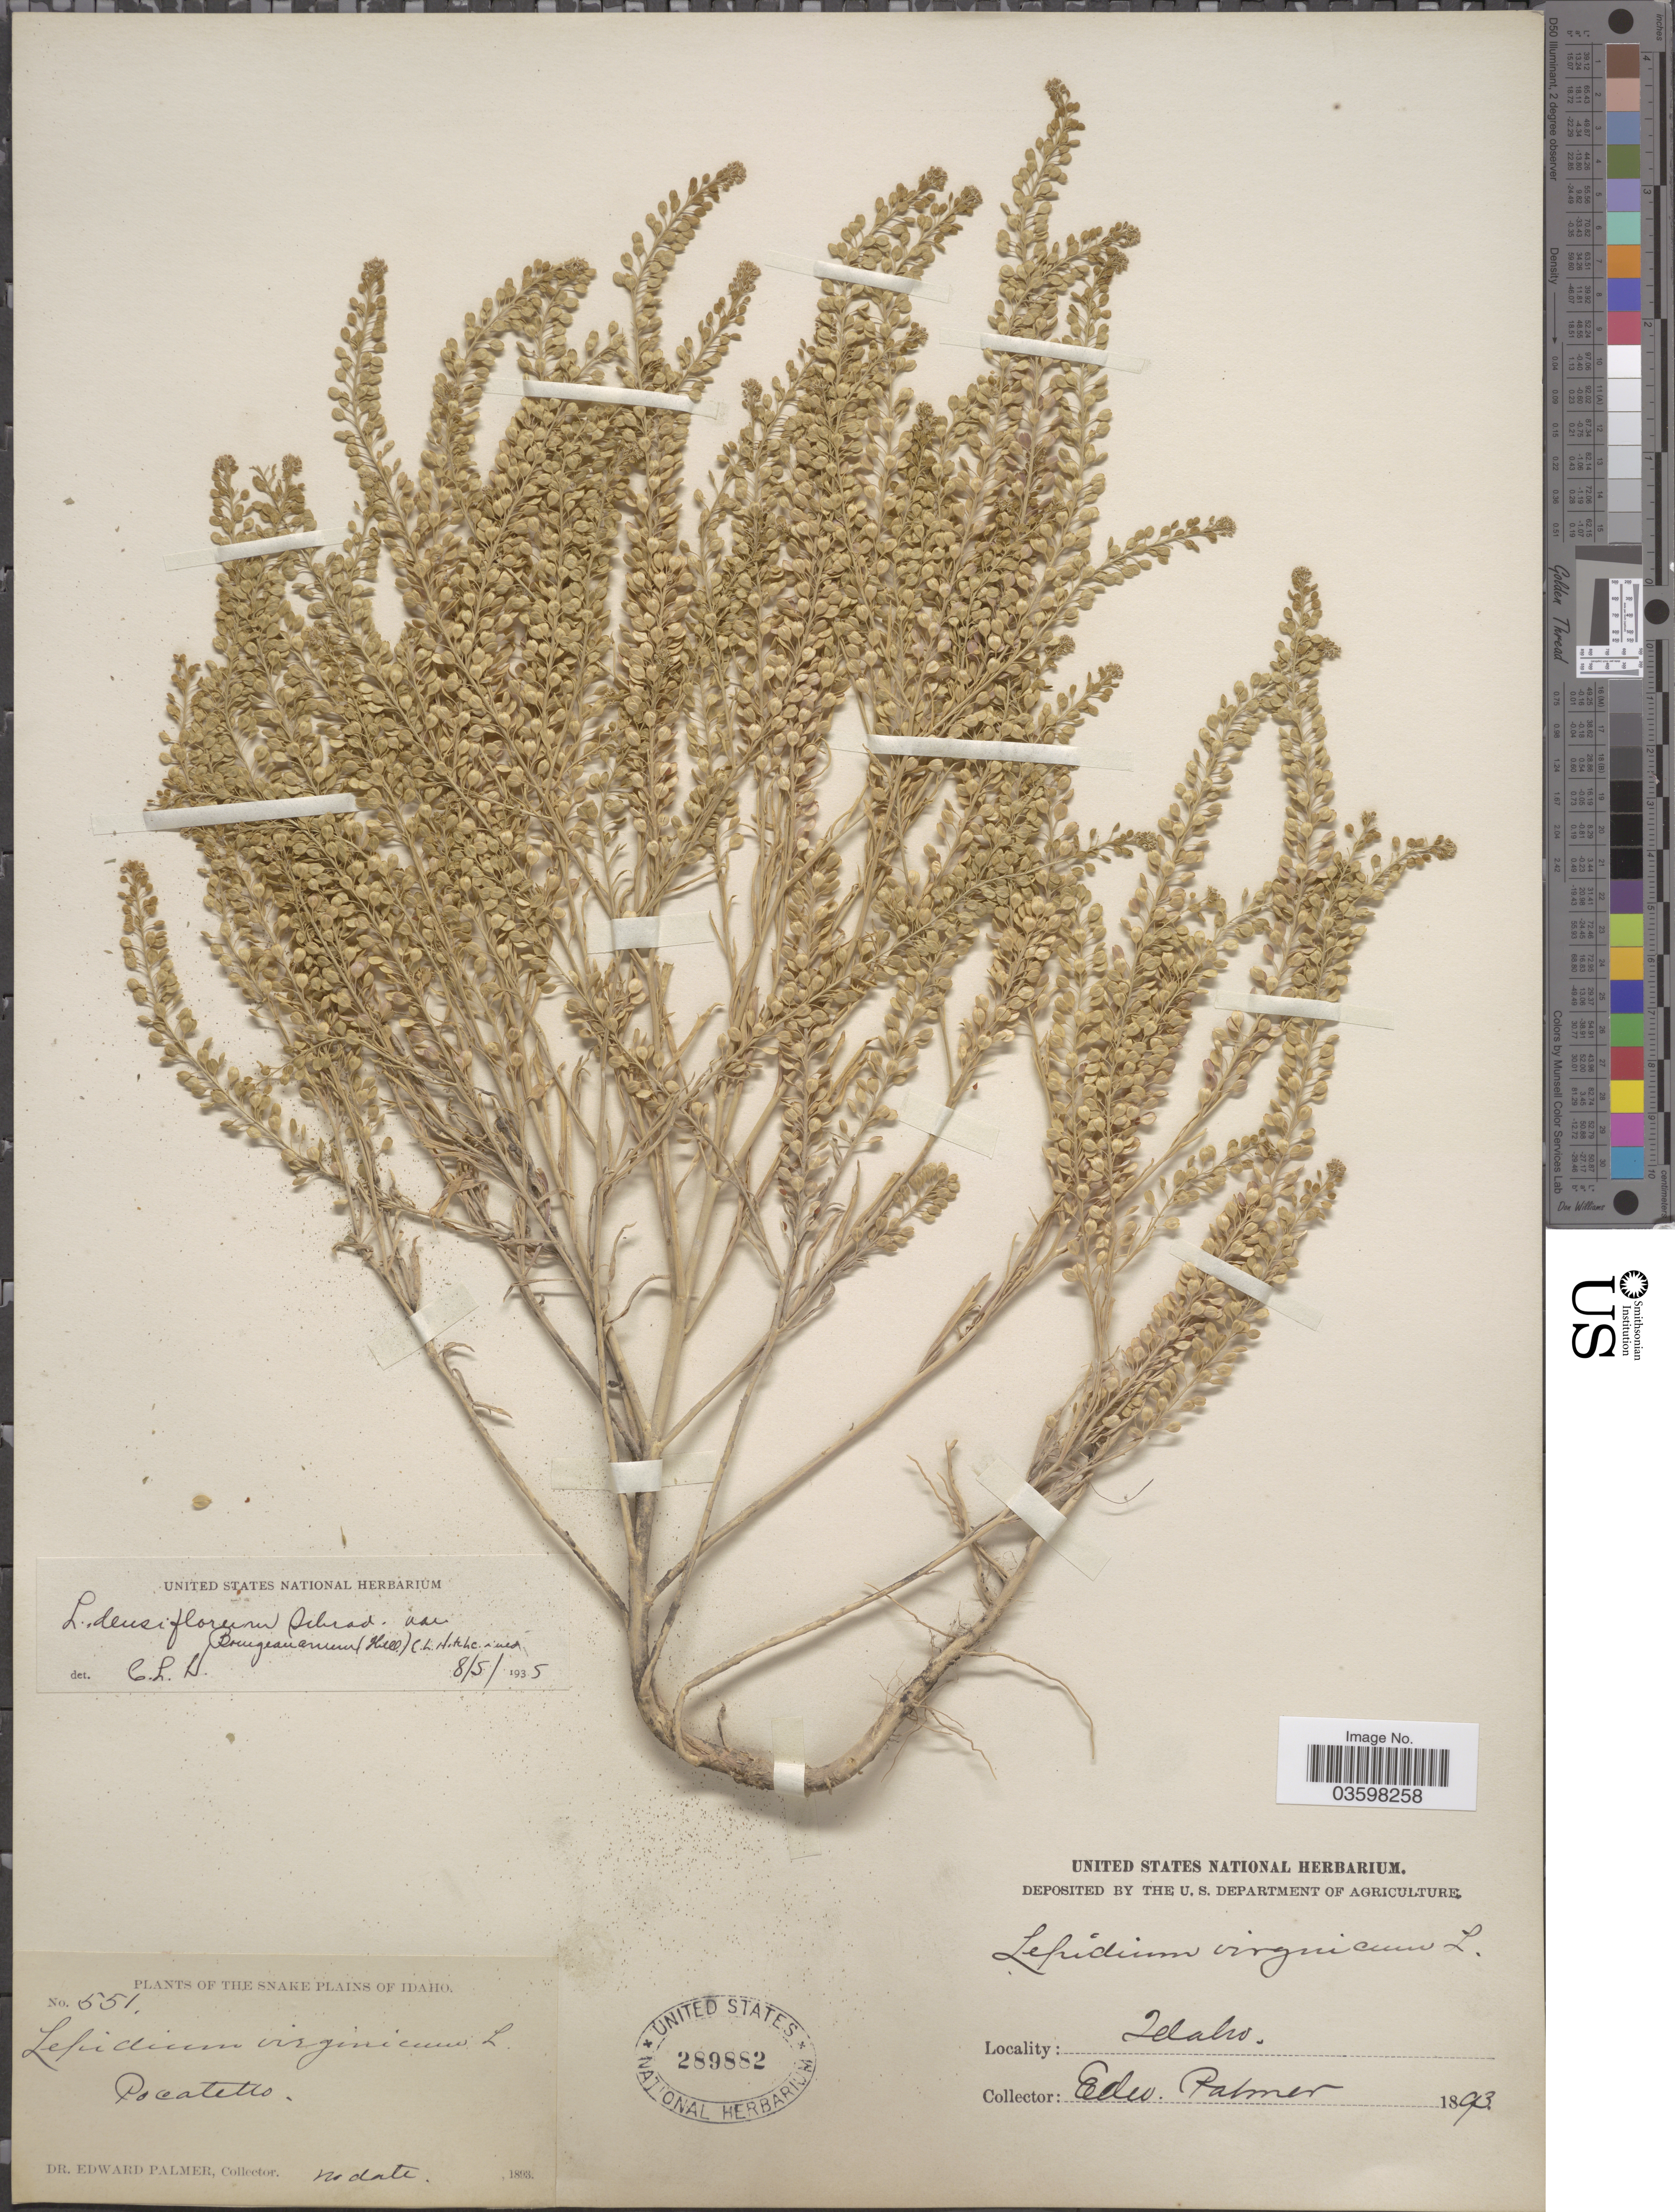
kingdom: Plantae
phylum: Tracheophyta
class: Magnoliopsida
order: Brassicales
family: Brassicaceae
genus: Lepidium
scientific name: Lepidium densiflorum var. bourgeauanum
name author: (Thell.) C.L. Hitchc.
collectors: E. Palmer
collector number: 551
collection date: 1893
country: United States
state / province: Idaho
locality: The Snake Plains of Idaho. Pocatello.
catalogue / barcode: US 289882